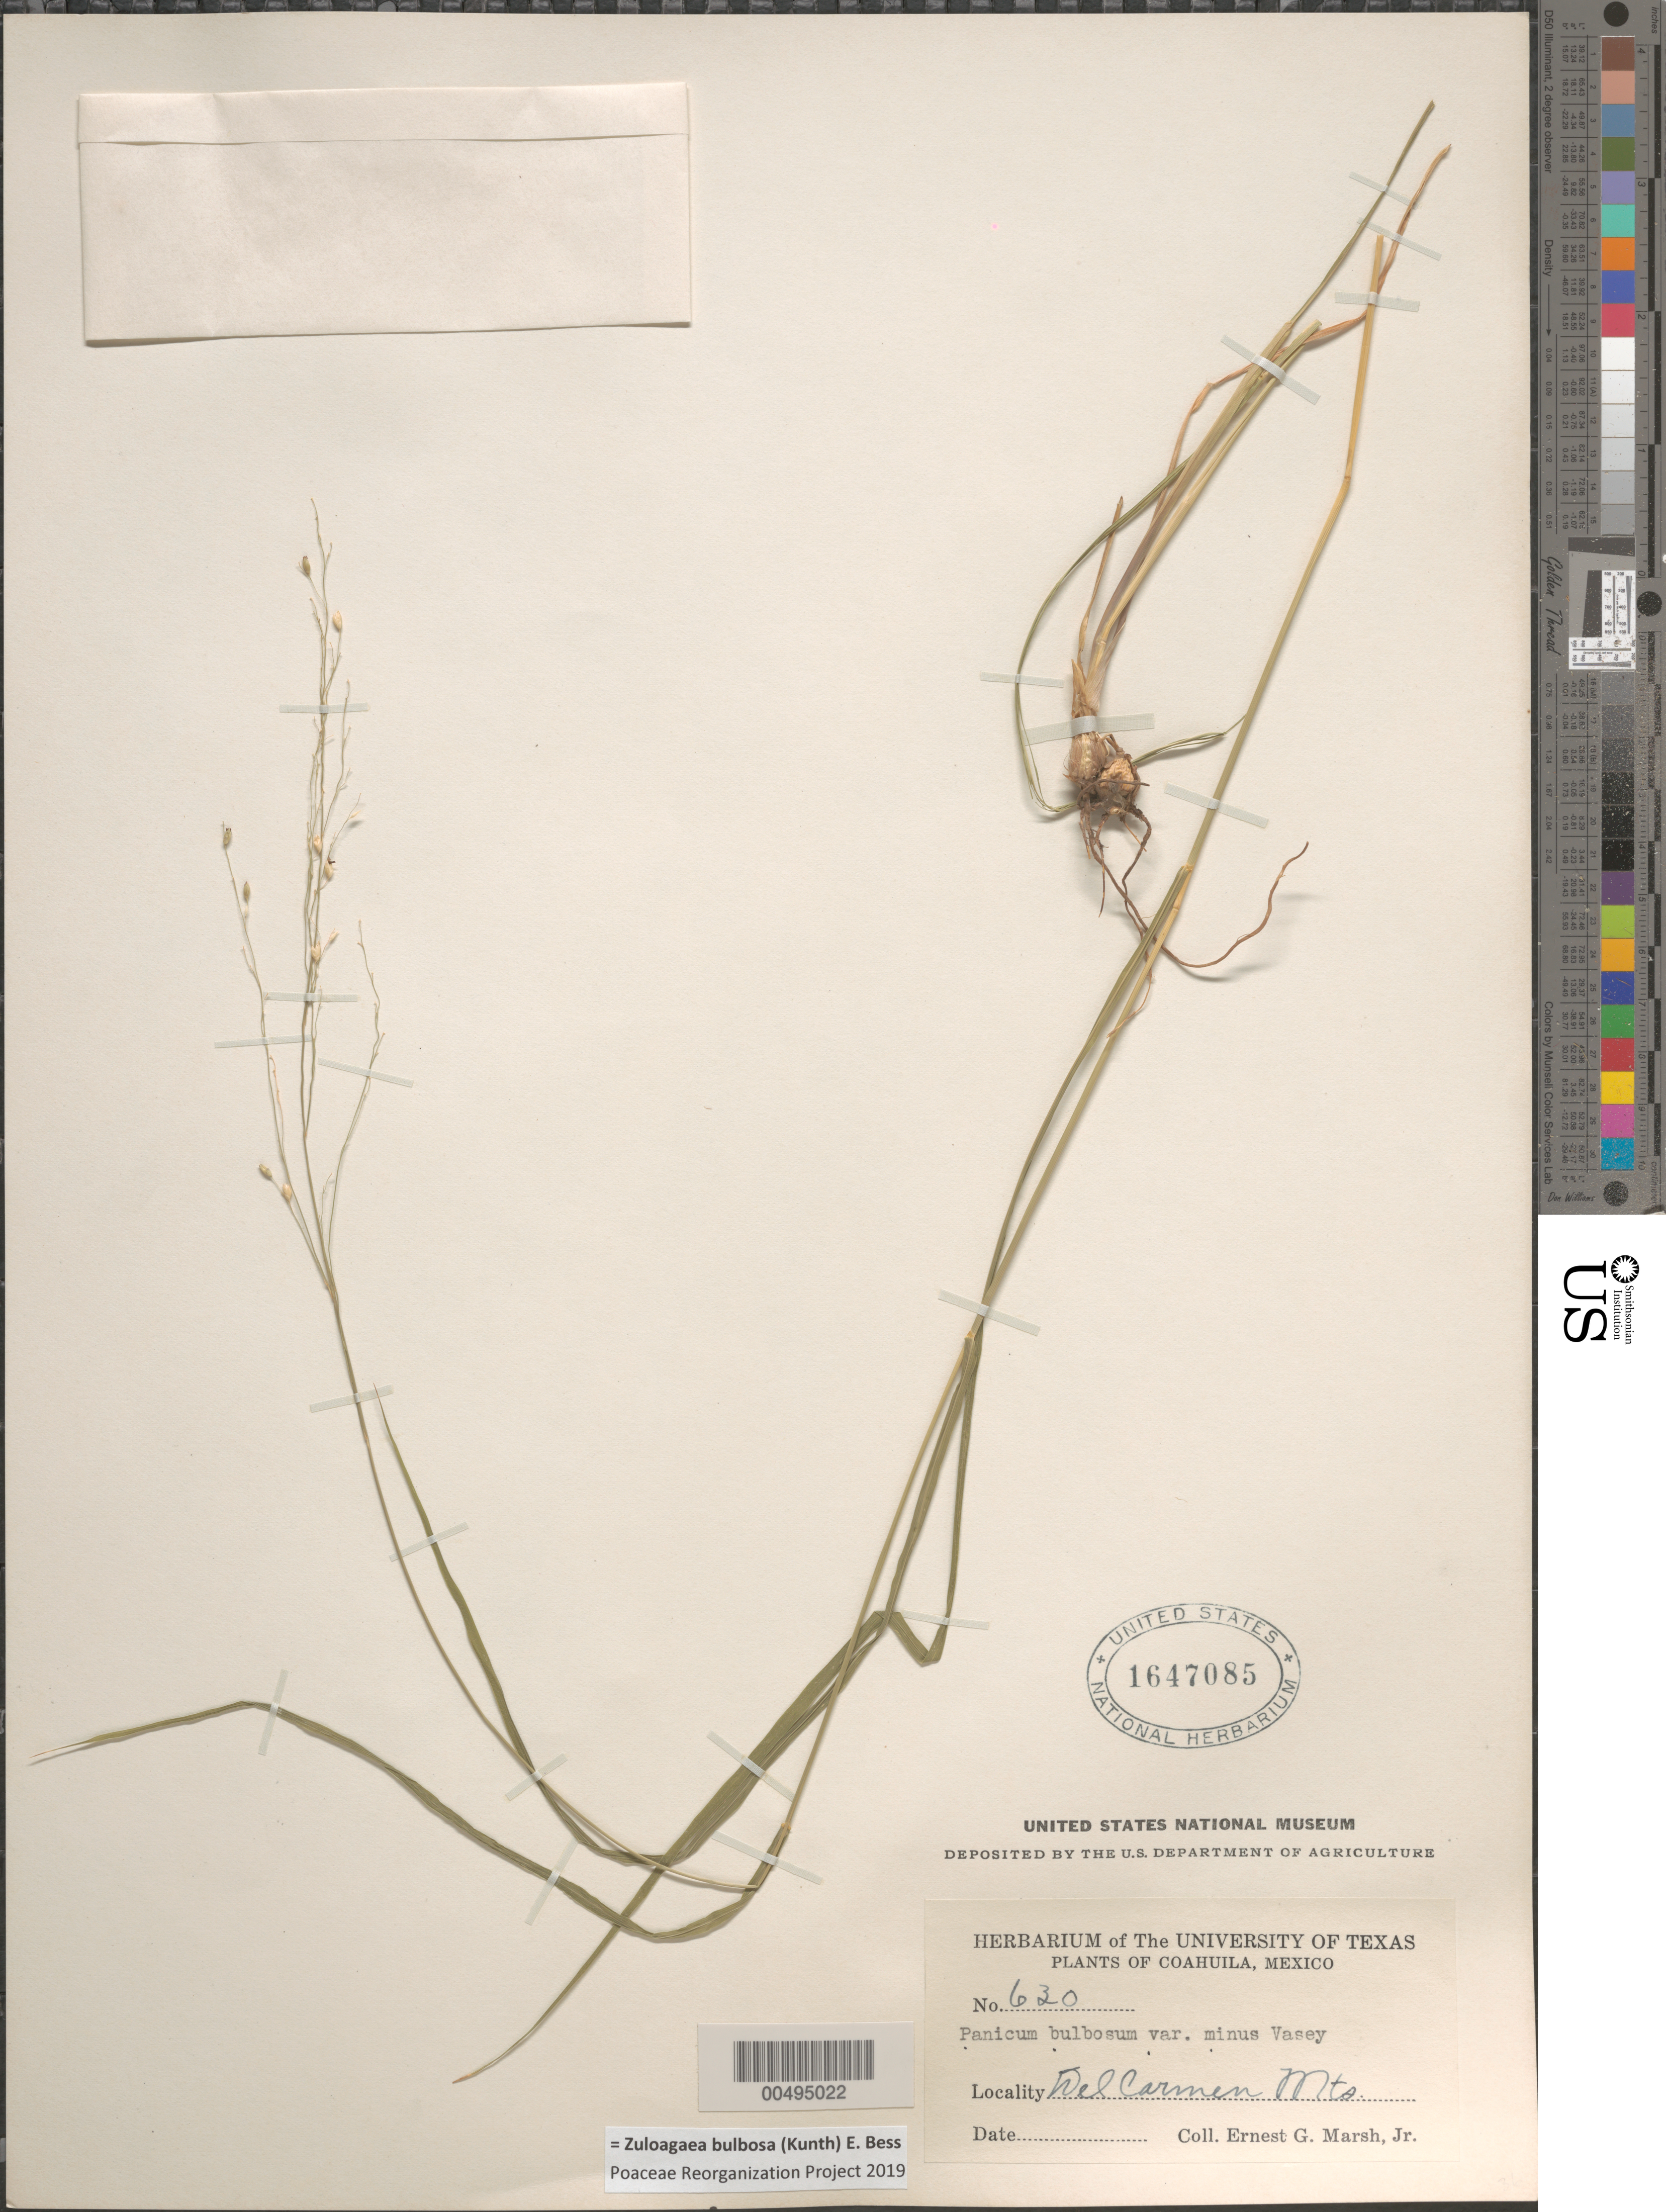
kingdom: Plantae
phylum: Tracheophyta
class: Liliopsida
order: Poales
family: Poaceae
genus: Panicum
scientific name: Panicum bulbosum subsp. sciaphilum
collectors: E. G. Marsh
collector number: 630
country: Mexico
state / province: Coahuila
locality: Del Carmen Mts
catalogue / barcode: US 1647085